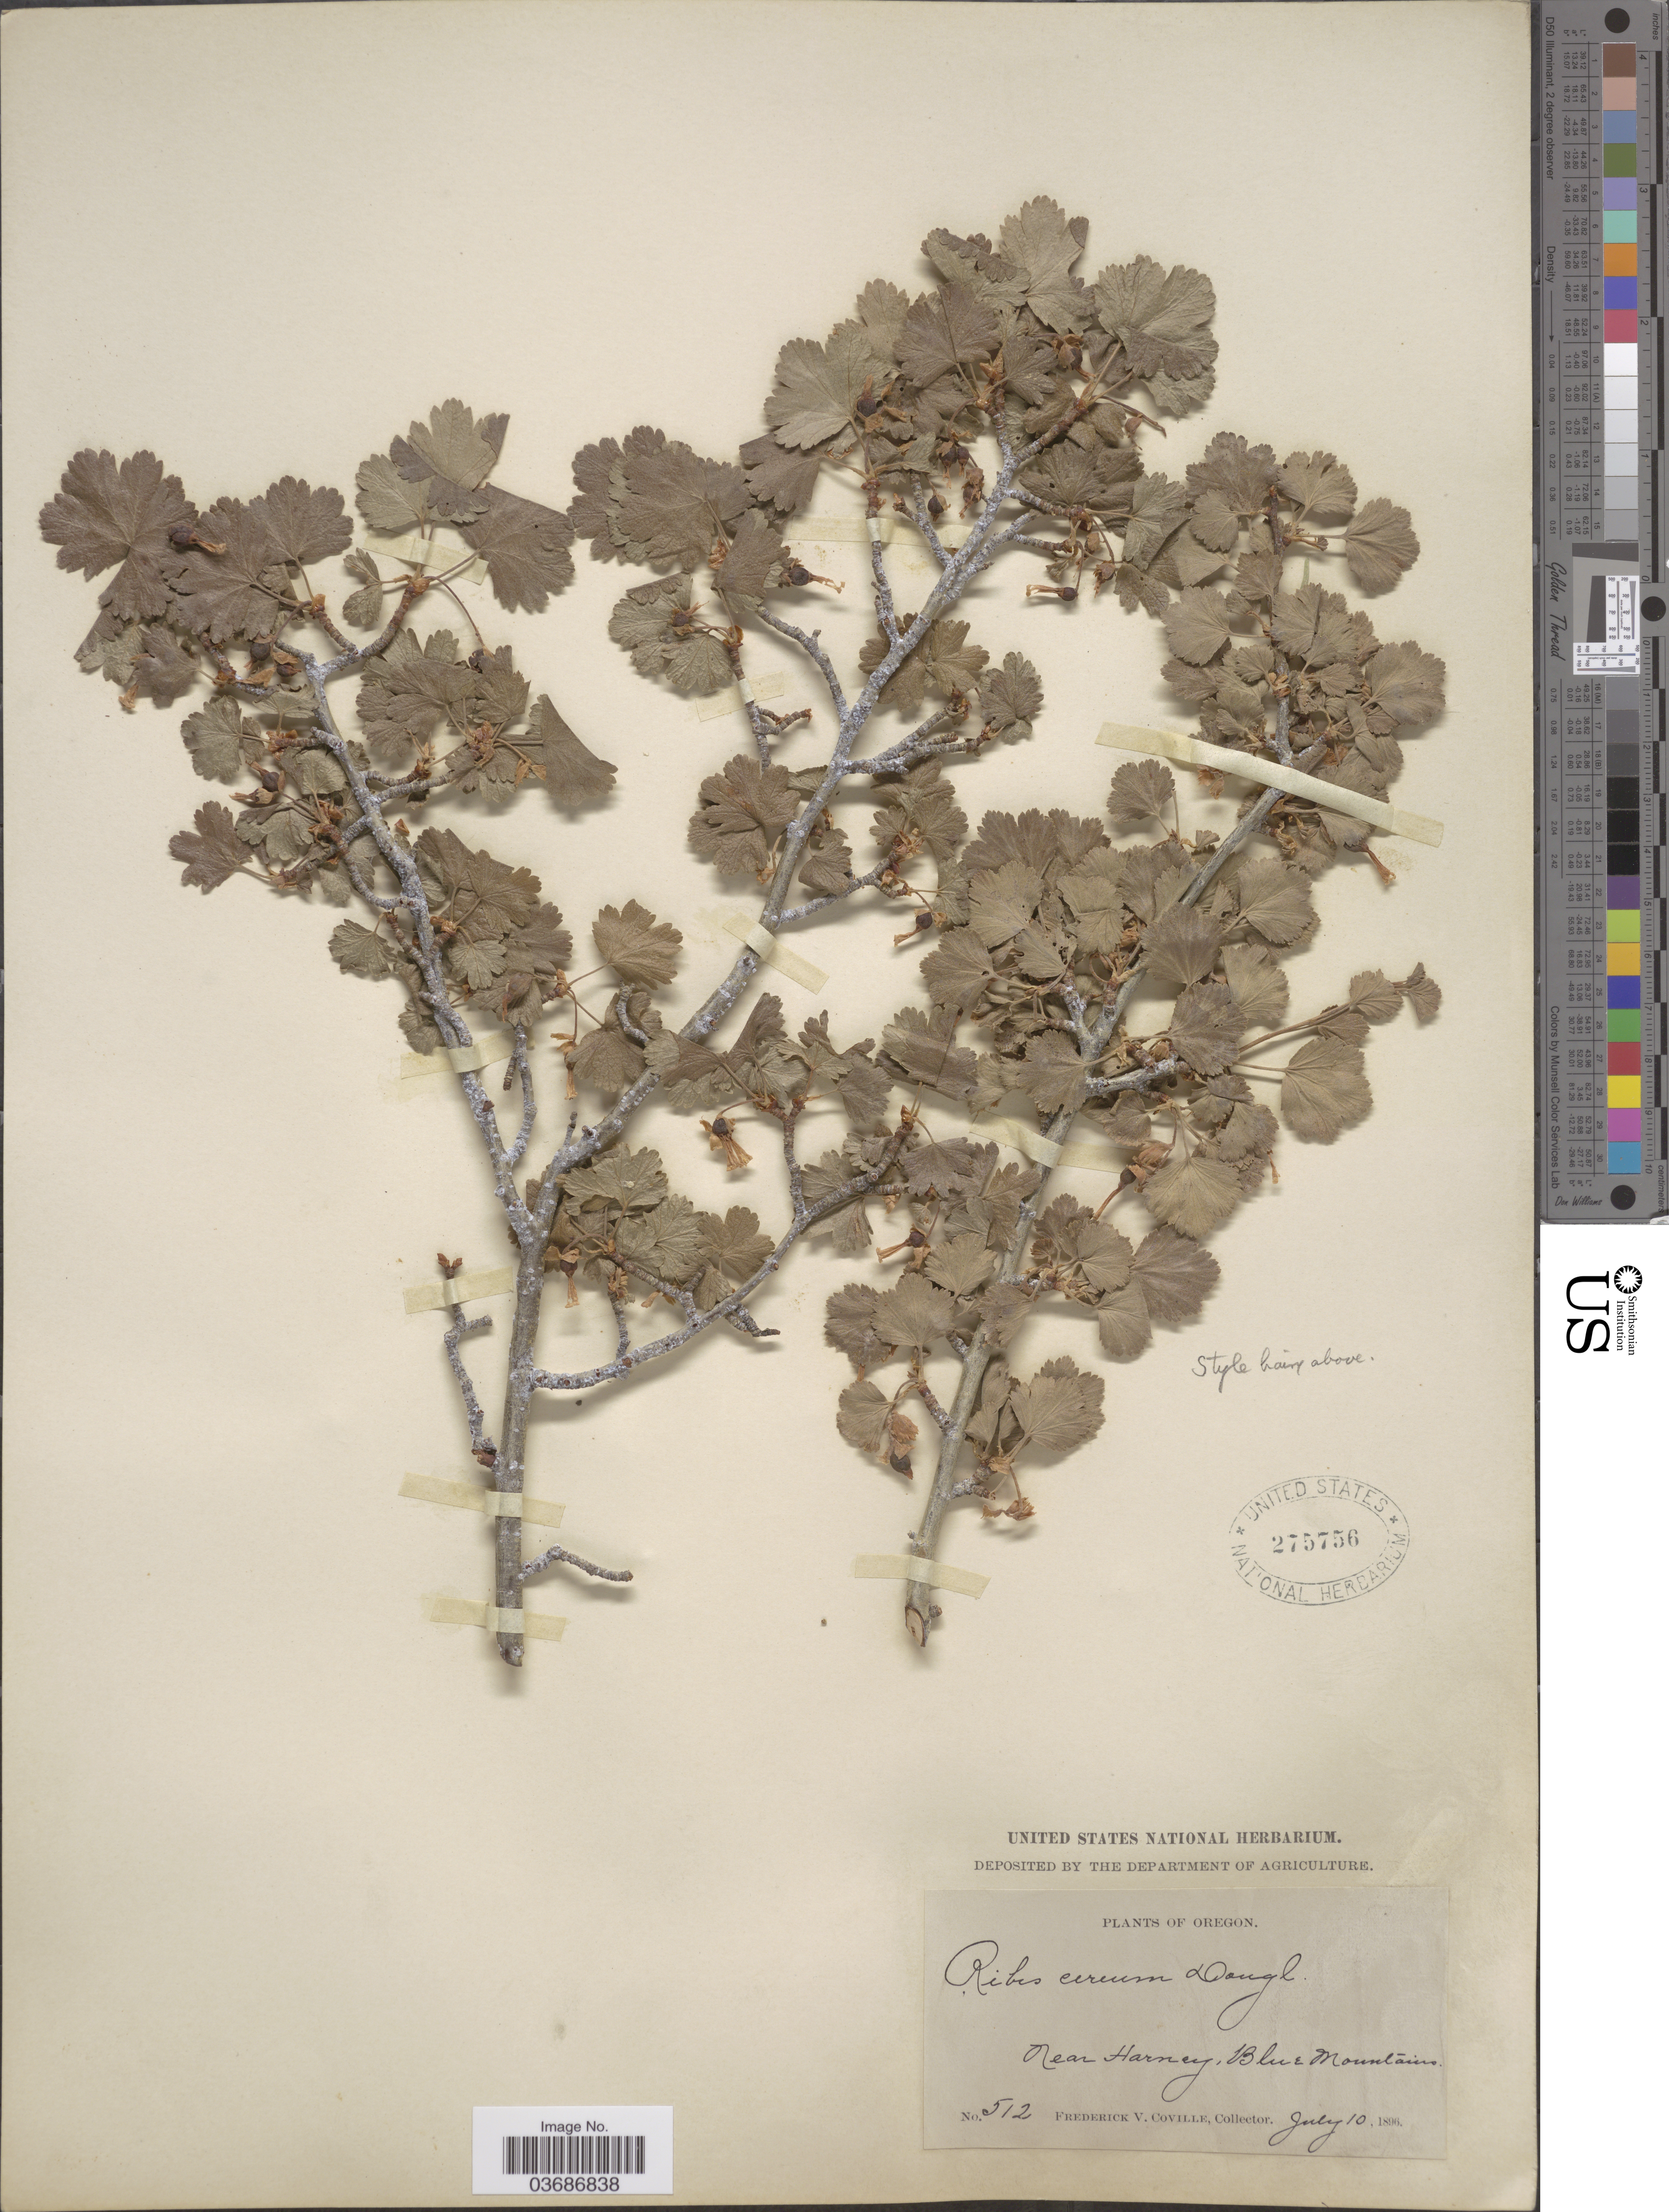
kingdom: Plantae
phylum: Tracheophyta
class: Magnoliopsida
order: Saxifragales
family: Grossulariaceae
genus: Ribes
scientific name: Ribes cereum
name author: Douglas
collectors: F. V. Coville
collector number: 512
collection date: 1896-07-10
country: United States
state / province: Oregon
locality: Near Harney, Blue Mountains.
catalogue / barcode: US 275756